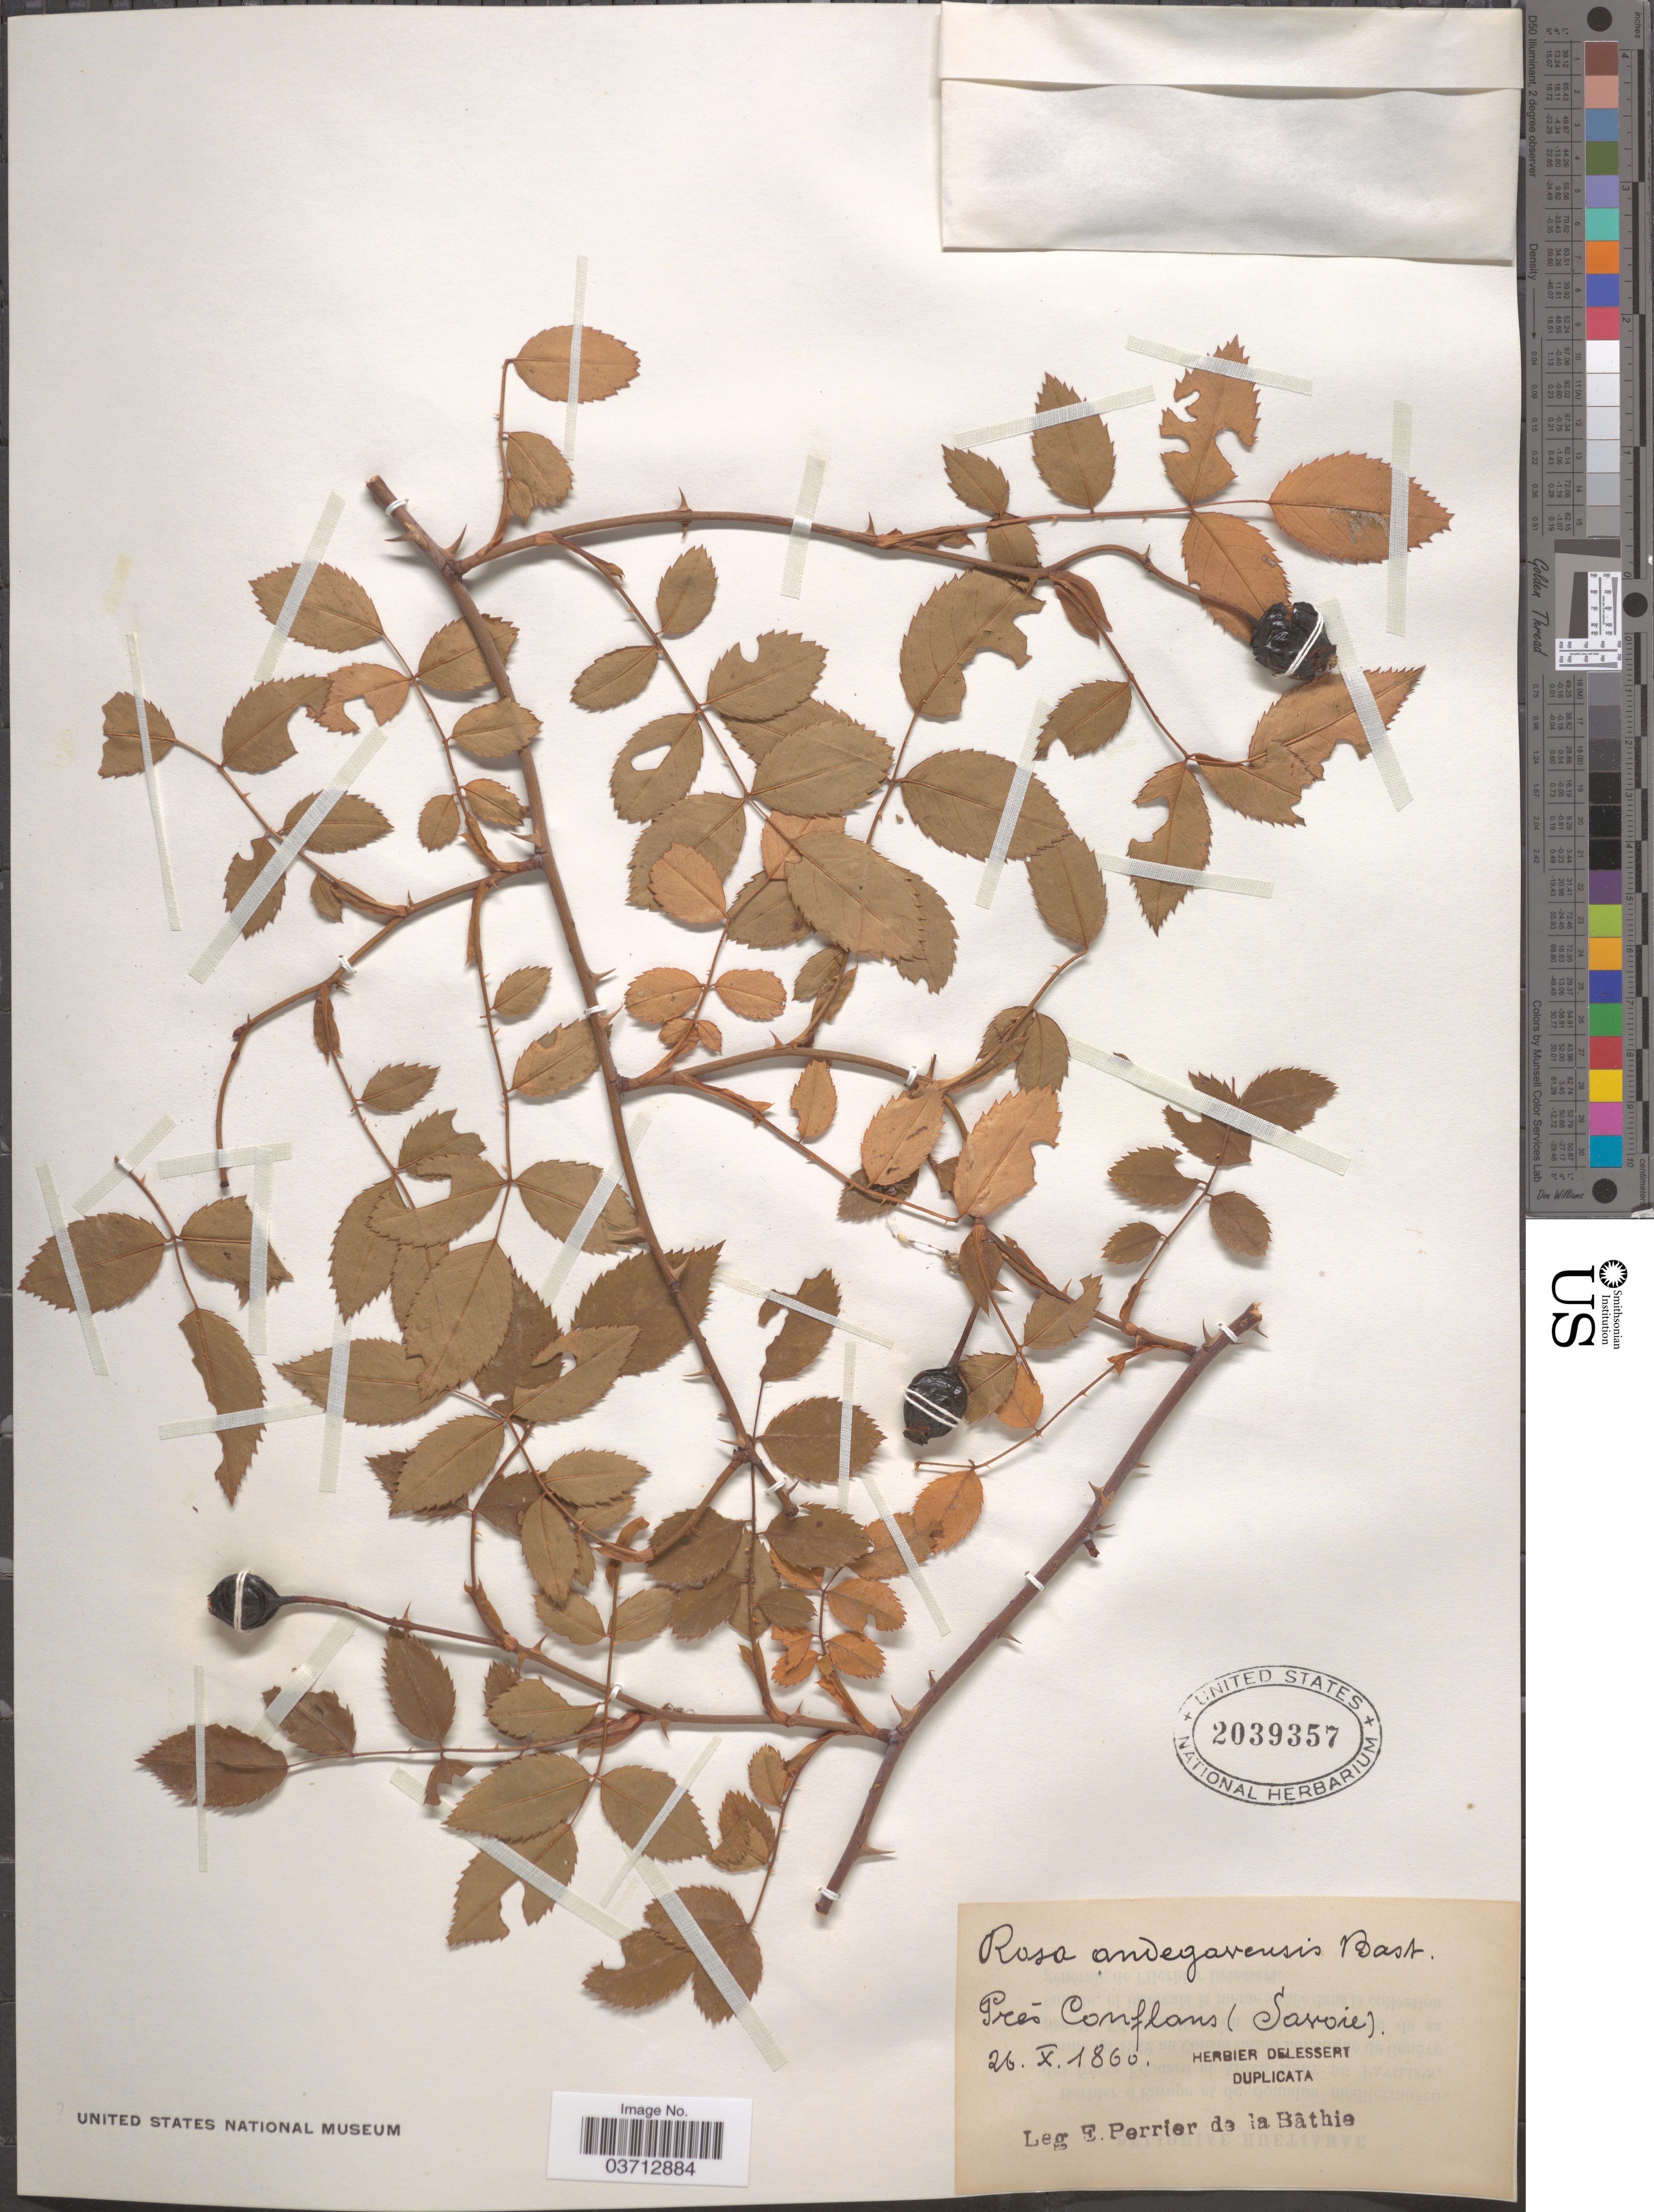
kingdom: Plantae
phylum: Tracheophyta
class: Magnoliopsida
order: Rosales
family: Rosaceae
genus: Rosa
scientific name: Rosa andegavensis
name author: Bastard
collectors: E. Perrier de la Bâthie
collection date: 1860-10-26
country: France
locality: Prés Conflans (Savoie).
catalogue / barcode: US 2039357